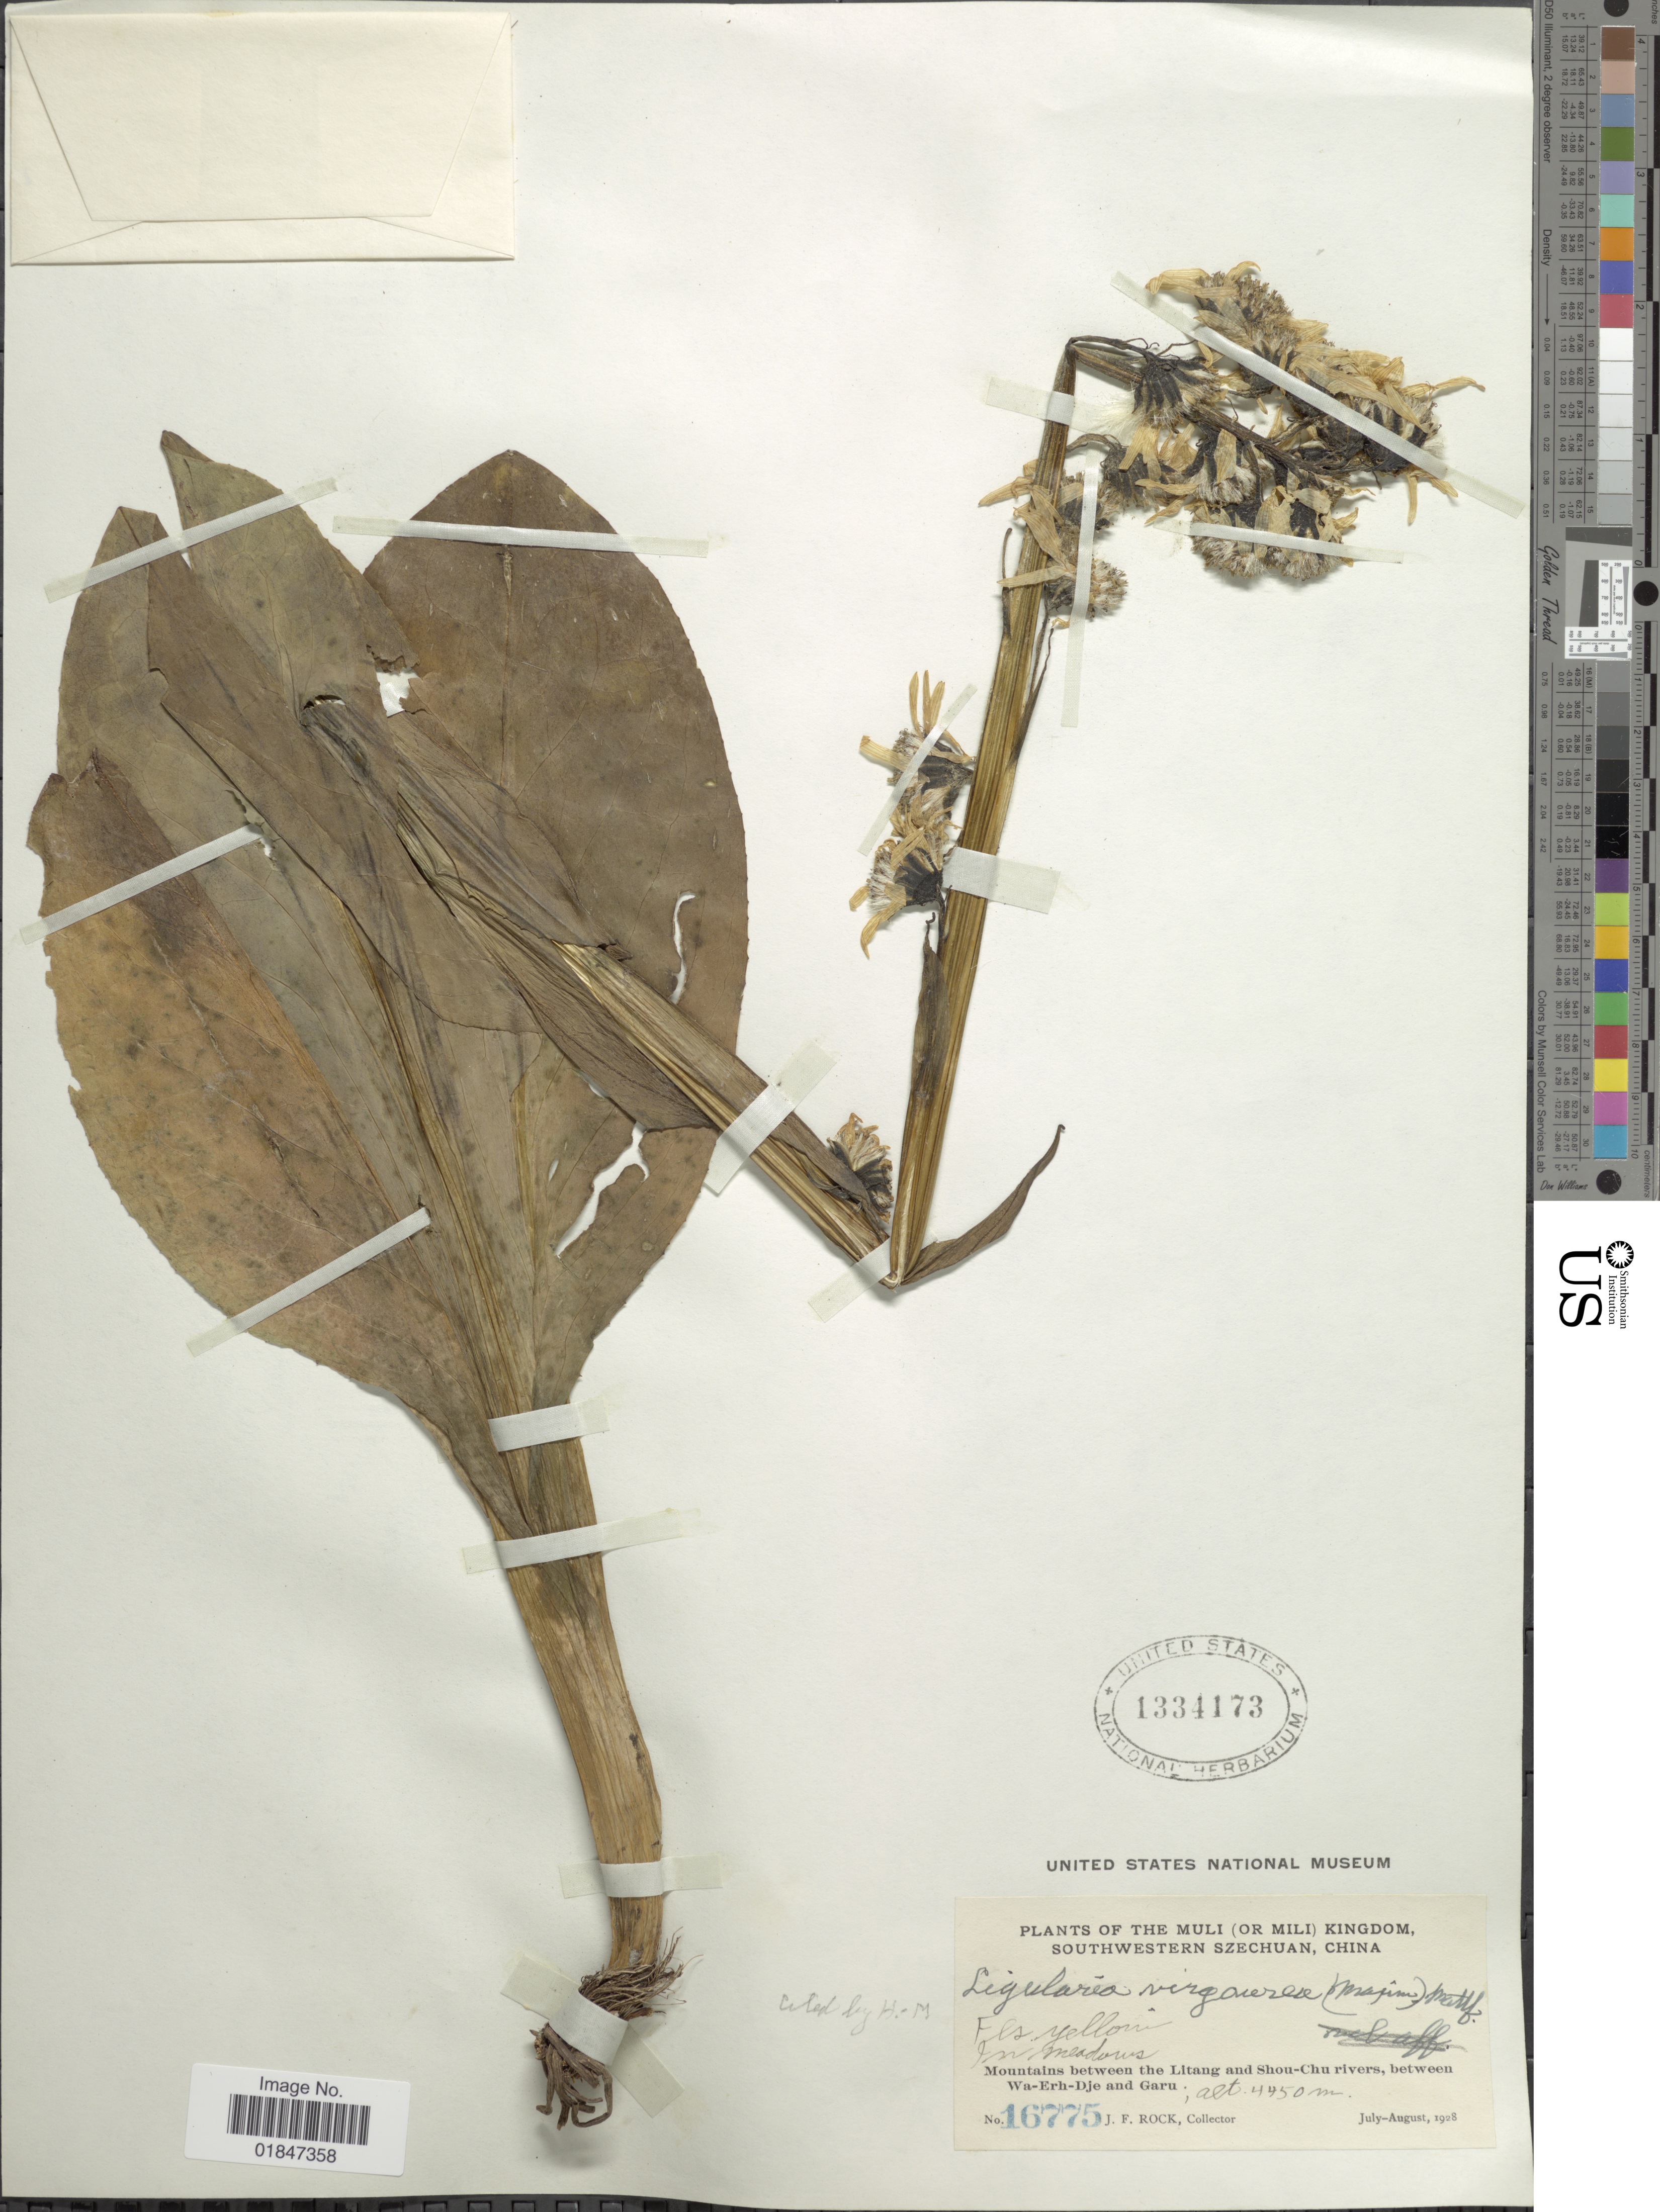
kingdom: Plantae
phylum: Tracheophyta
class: Magnoliopsida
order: Asterales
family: Asteraceae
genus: Ligularia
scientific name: Ligularia virgaurea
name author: (Maxim.) Mattf. ex Rehder & Kobuski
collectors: J. Rock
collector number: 16775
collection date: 1928-07/1928-08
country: China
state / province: Sichuan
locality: The Muli (or Mili) Kingdom, Southwestern Szechuan, Mountains between the Litang and Shou-Chu rivers, between Wa-Erh-Dje and Garu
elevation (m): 4450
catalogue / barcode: US 1334173